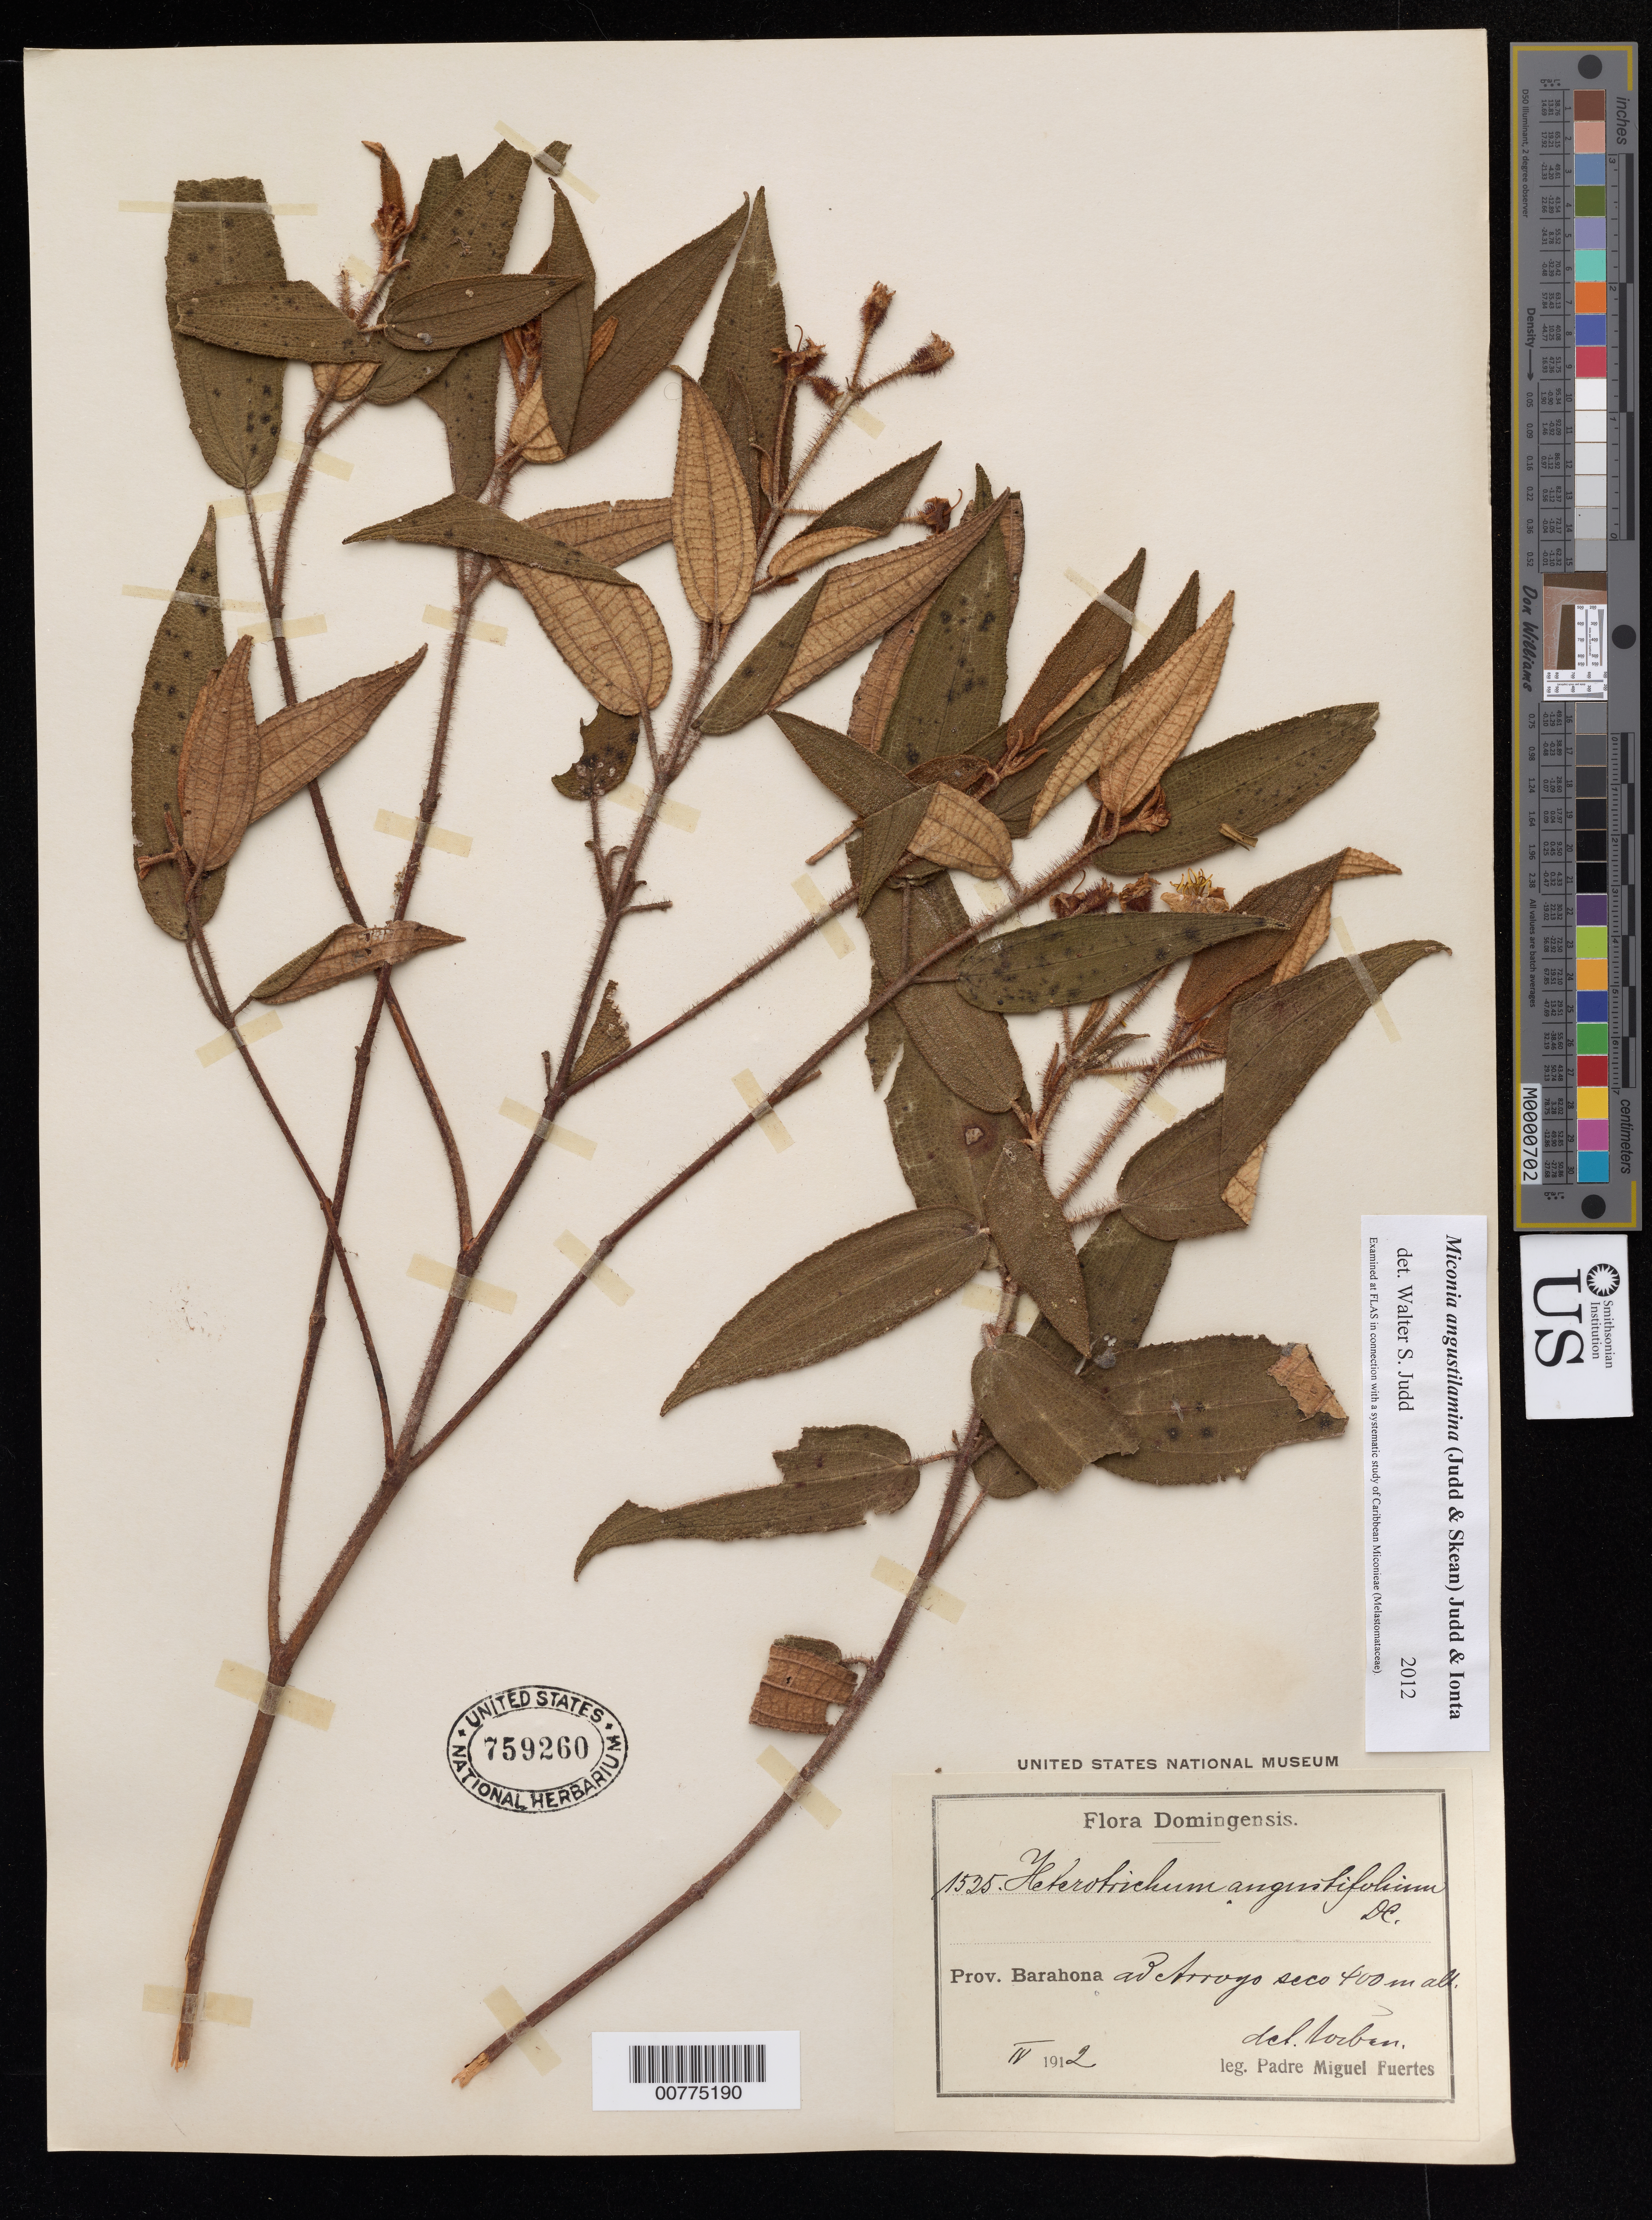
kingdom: Plantae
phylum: Tracheophyta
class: Magnoliopsida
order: Myrtales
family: Melastomataceae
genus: Miconia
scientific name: Miconia angustilamina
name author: (Judd & Skean) Judd & Ionta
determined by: Judd, Walter S.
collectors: M. D. Fuertes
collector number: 1525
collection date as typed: Apr 1912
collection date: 1912-04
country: Dominican Republic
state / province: Barahona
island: Hispaniola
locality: Arroyo Seco.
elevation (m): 400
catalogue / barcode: US 759260